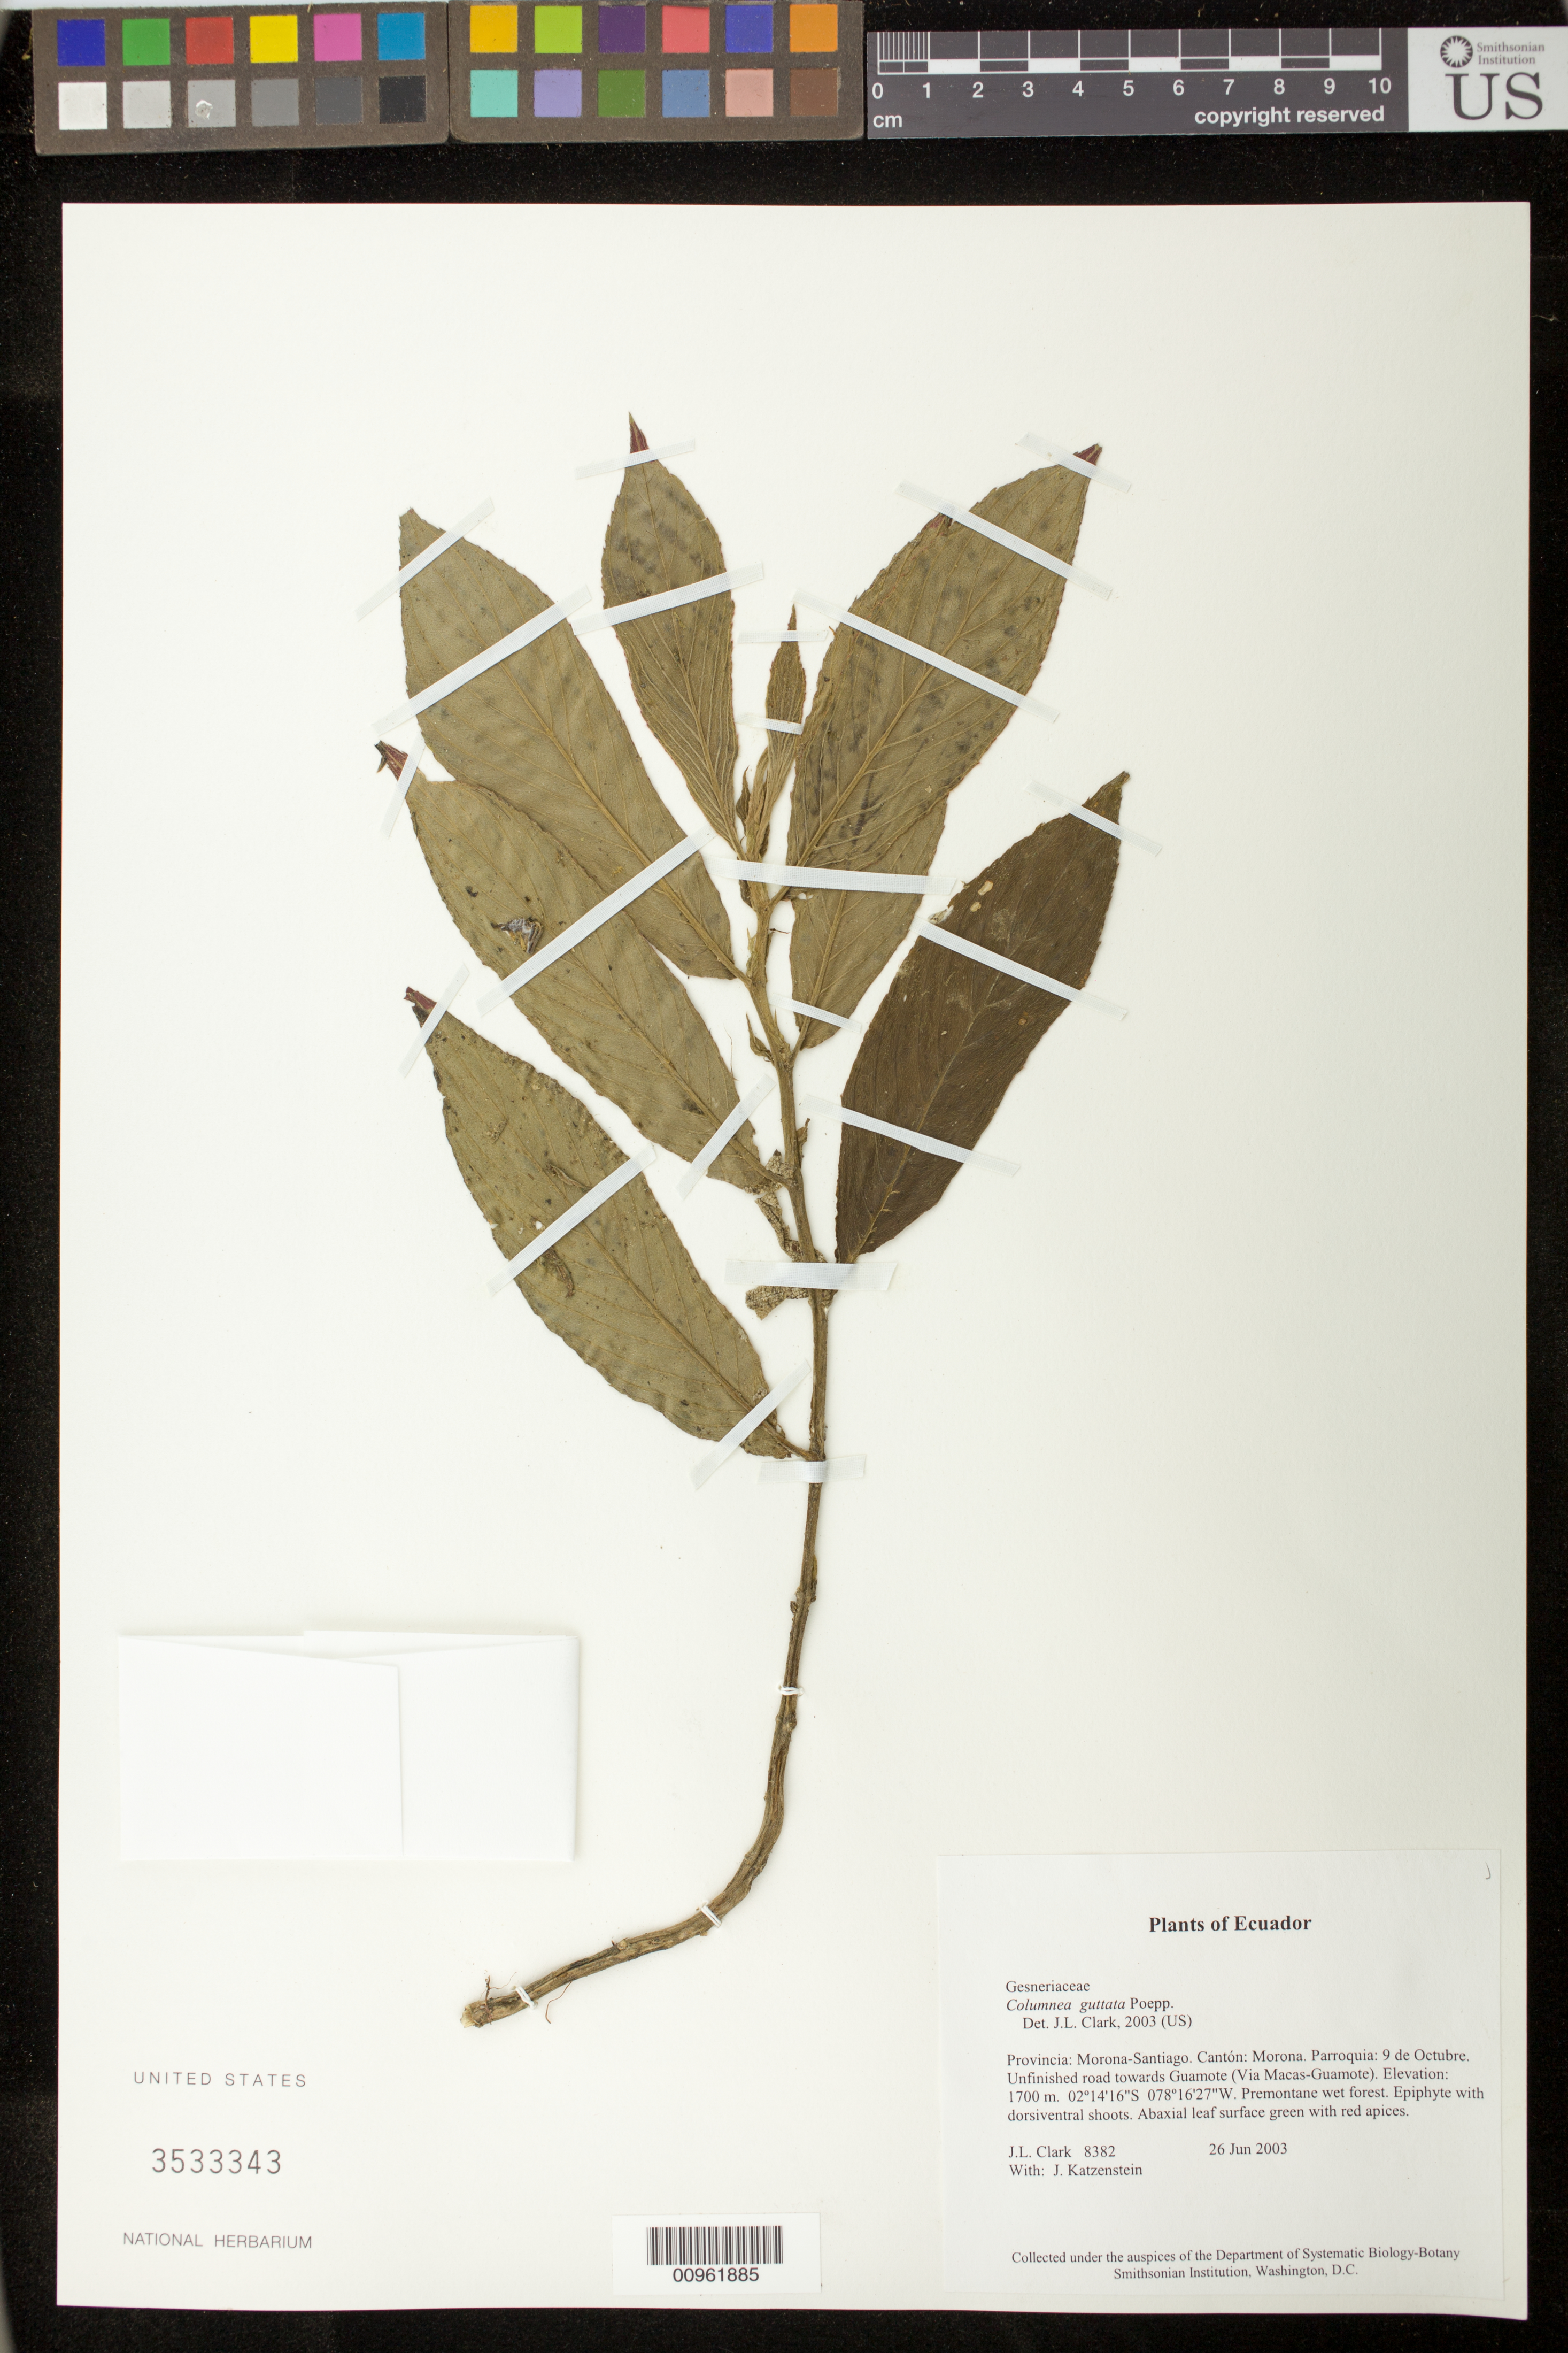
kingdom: Plantae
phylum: Tracheophyta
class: Magnoliopsida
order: Lamiales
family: Gesneriaceae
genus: Columnea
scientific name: Columnea guttata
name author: Poepp.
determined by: Clark, J. L., (SEL), The Marie Selby Botanical Garden (UNITED STATES)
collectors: J. L. Clark & J. Katzenstein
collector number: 8382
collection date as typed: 26 Jun 2003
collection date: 2003-06-26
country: Ecuador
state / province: Morona-Santiago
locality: Morona. Parroquia: 9 de Octubre. Unfinished road towards Guamote (Via Macas-Guamote).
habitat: Premontane wet forest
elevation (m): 1700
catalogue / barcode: US 3533343